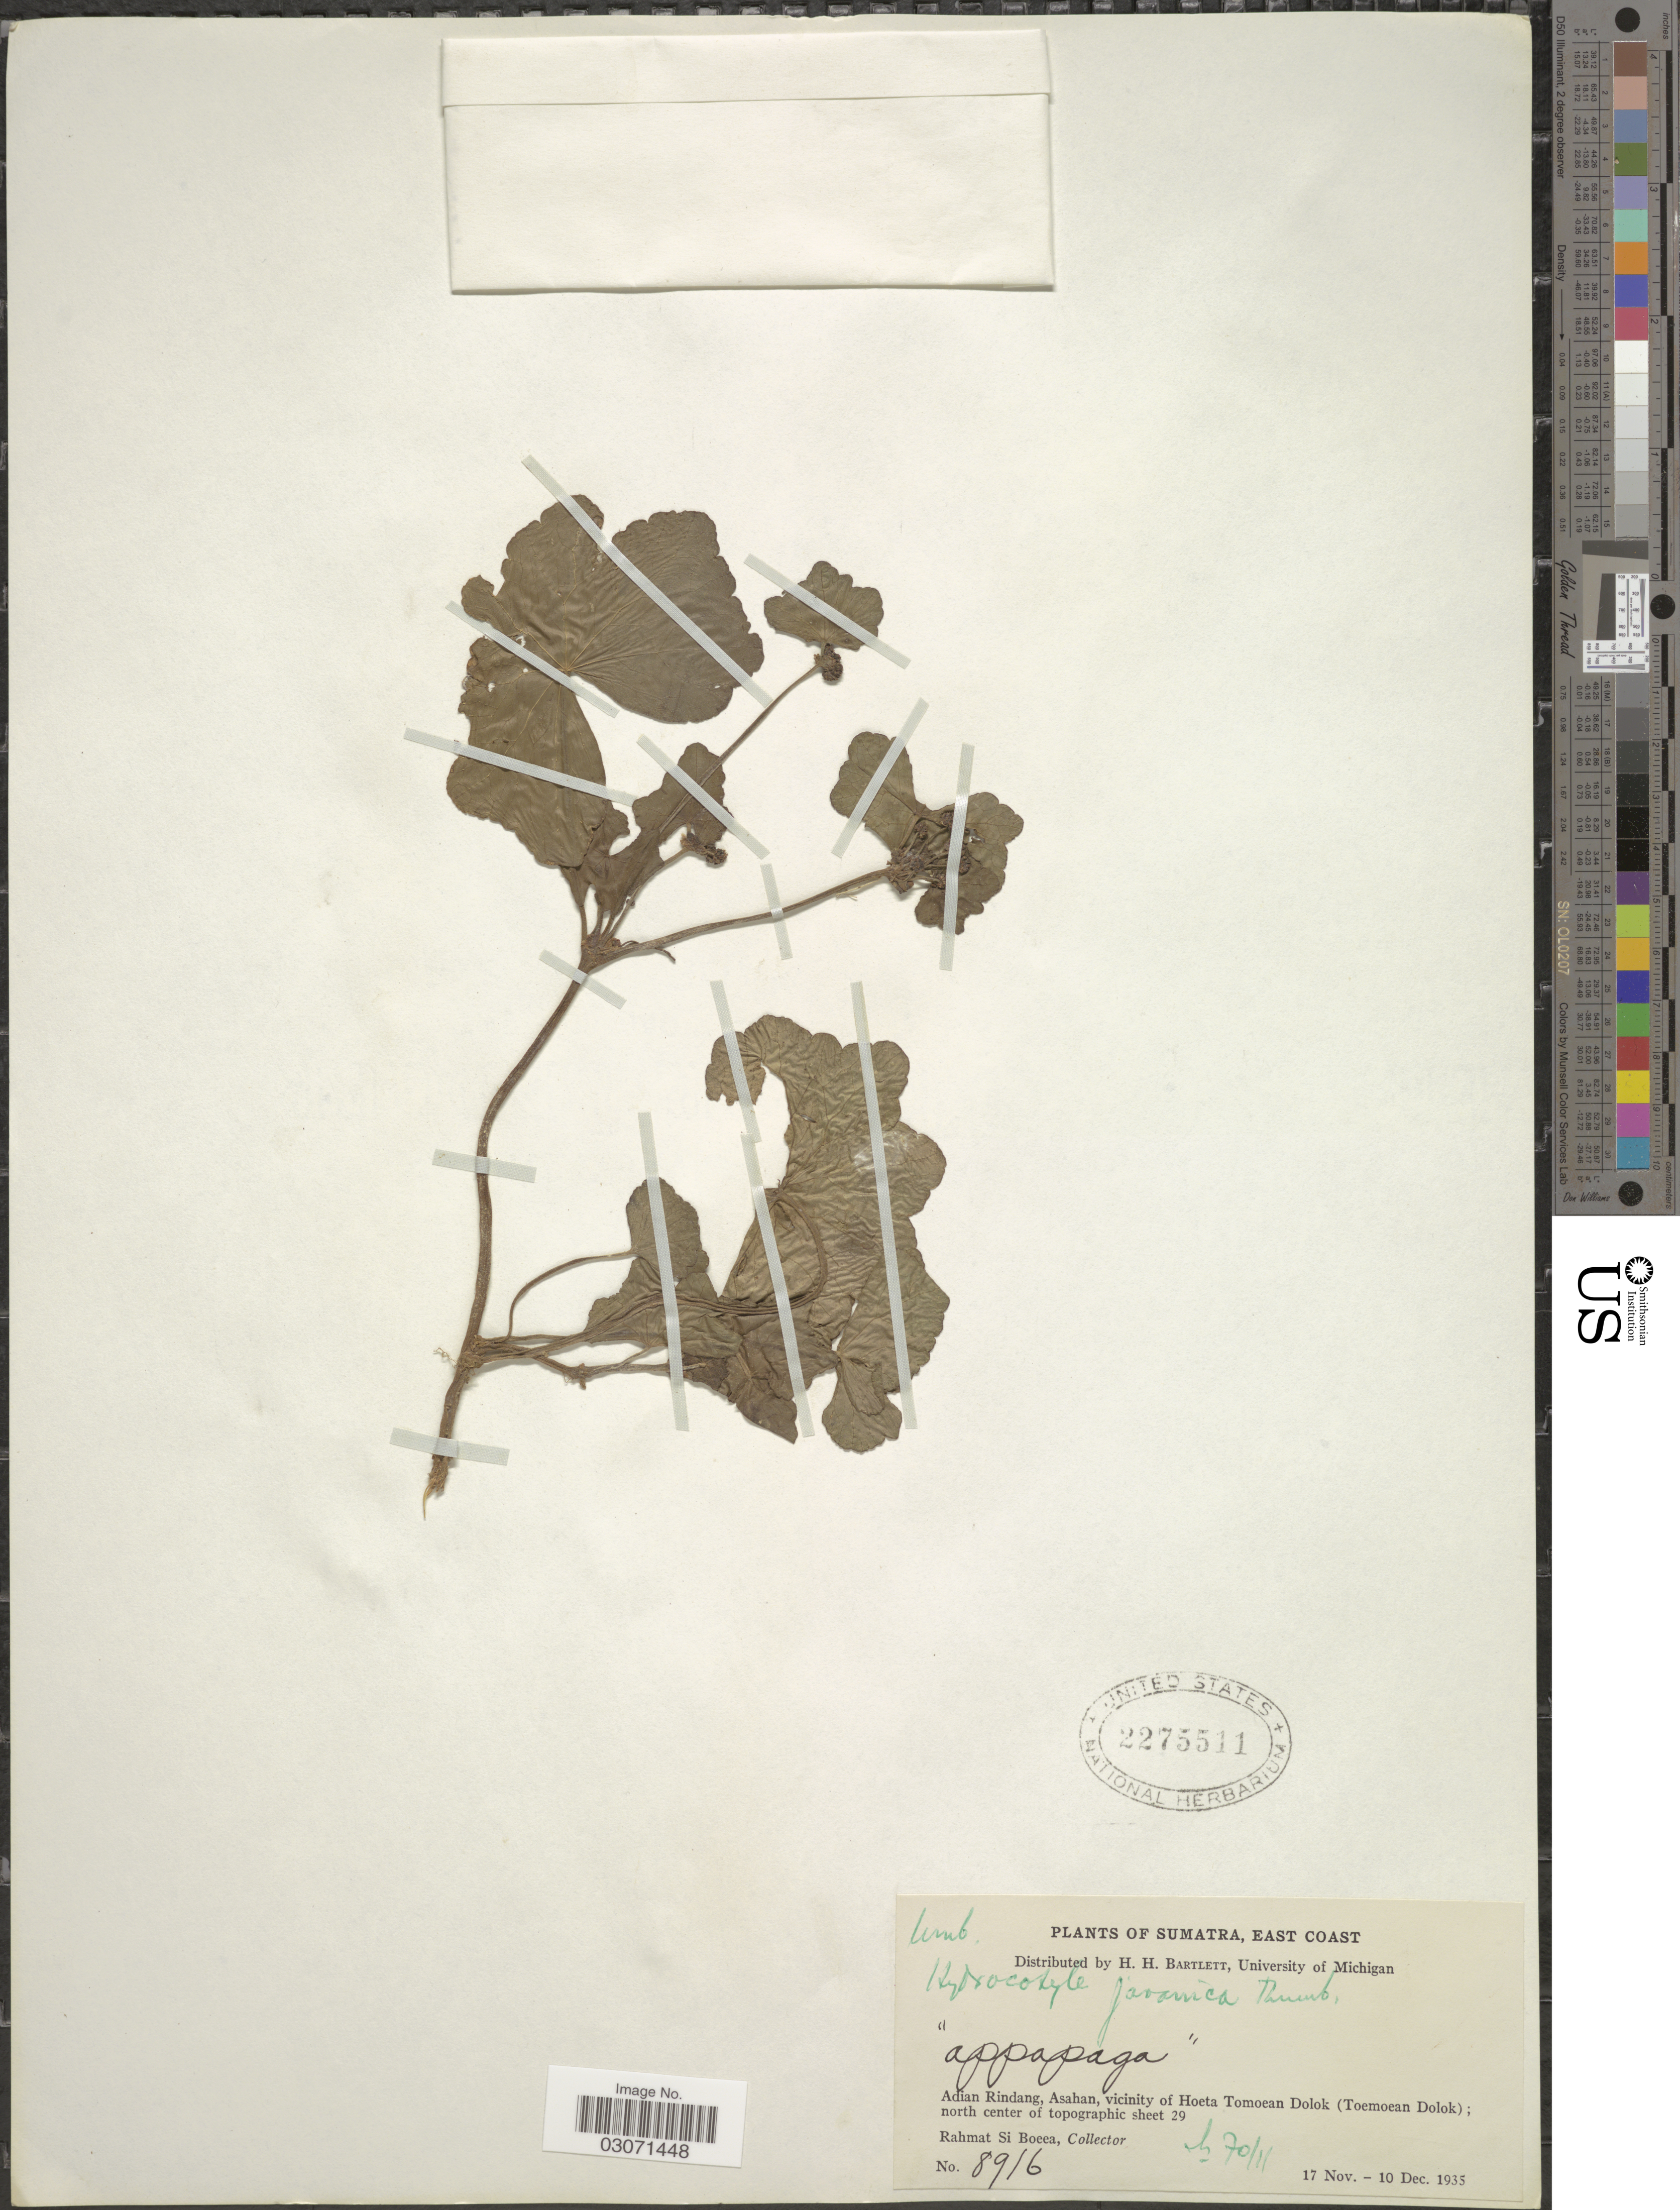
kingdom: Plantae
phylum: Tracheophyta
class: Magnoliopsida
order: Apiales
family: Araliaceae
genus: Hydrocotyle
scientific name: Hydrocotyle javanica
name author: Thunb.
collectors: Rahmat Si Boeea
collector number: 8916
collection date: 1935-11-17/1935-12-10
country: Indonesia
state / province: Sumatra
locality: East Coast. Adian Rindang, Asahan, vicinity of Hoeta Tomoean Dolok (Toemoean Dolok); north center of topographic sheet 29.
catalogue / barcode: US 2275511